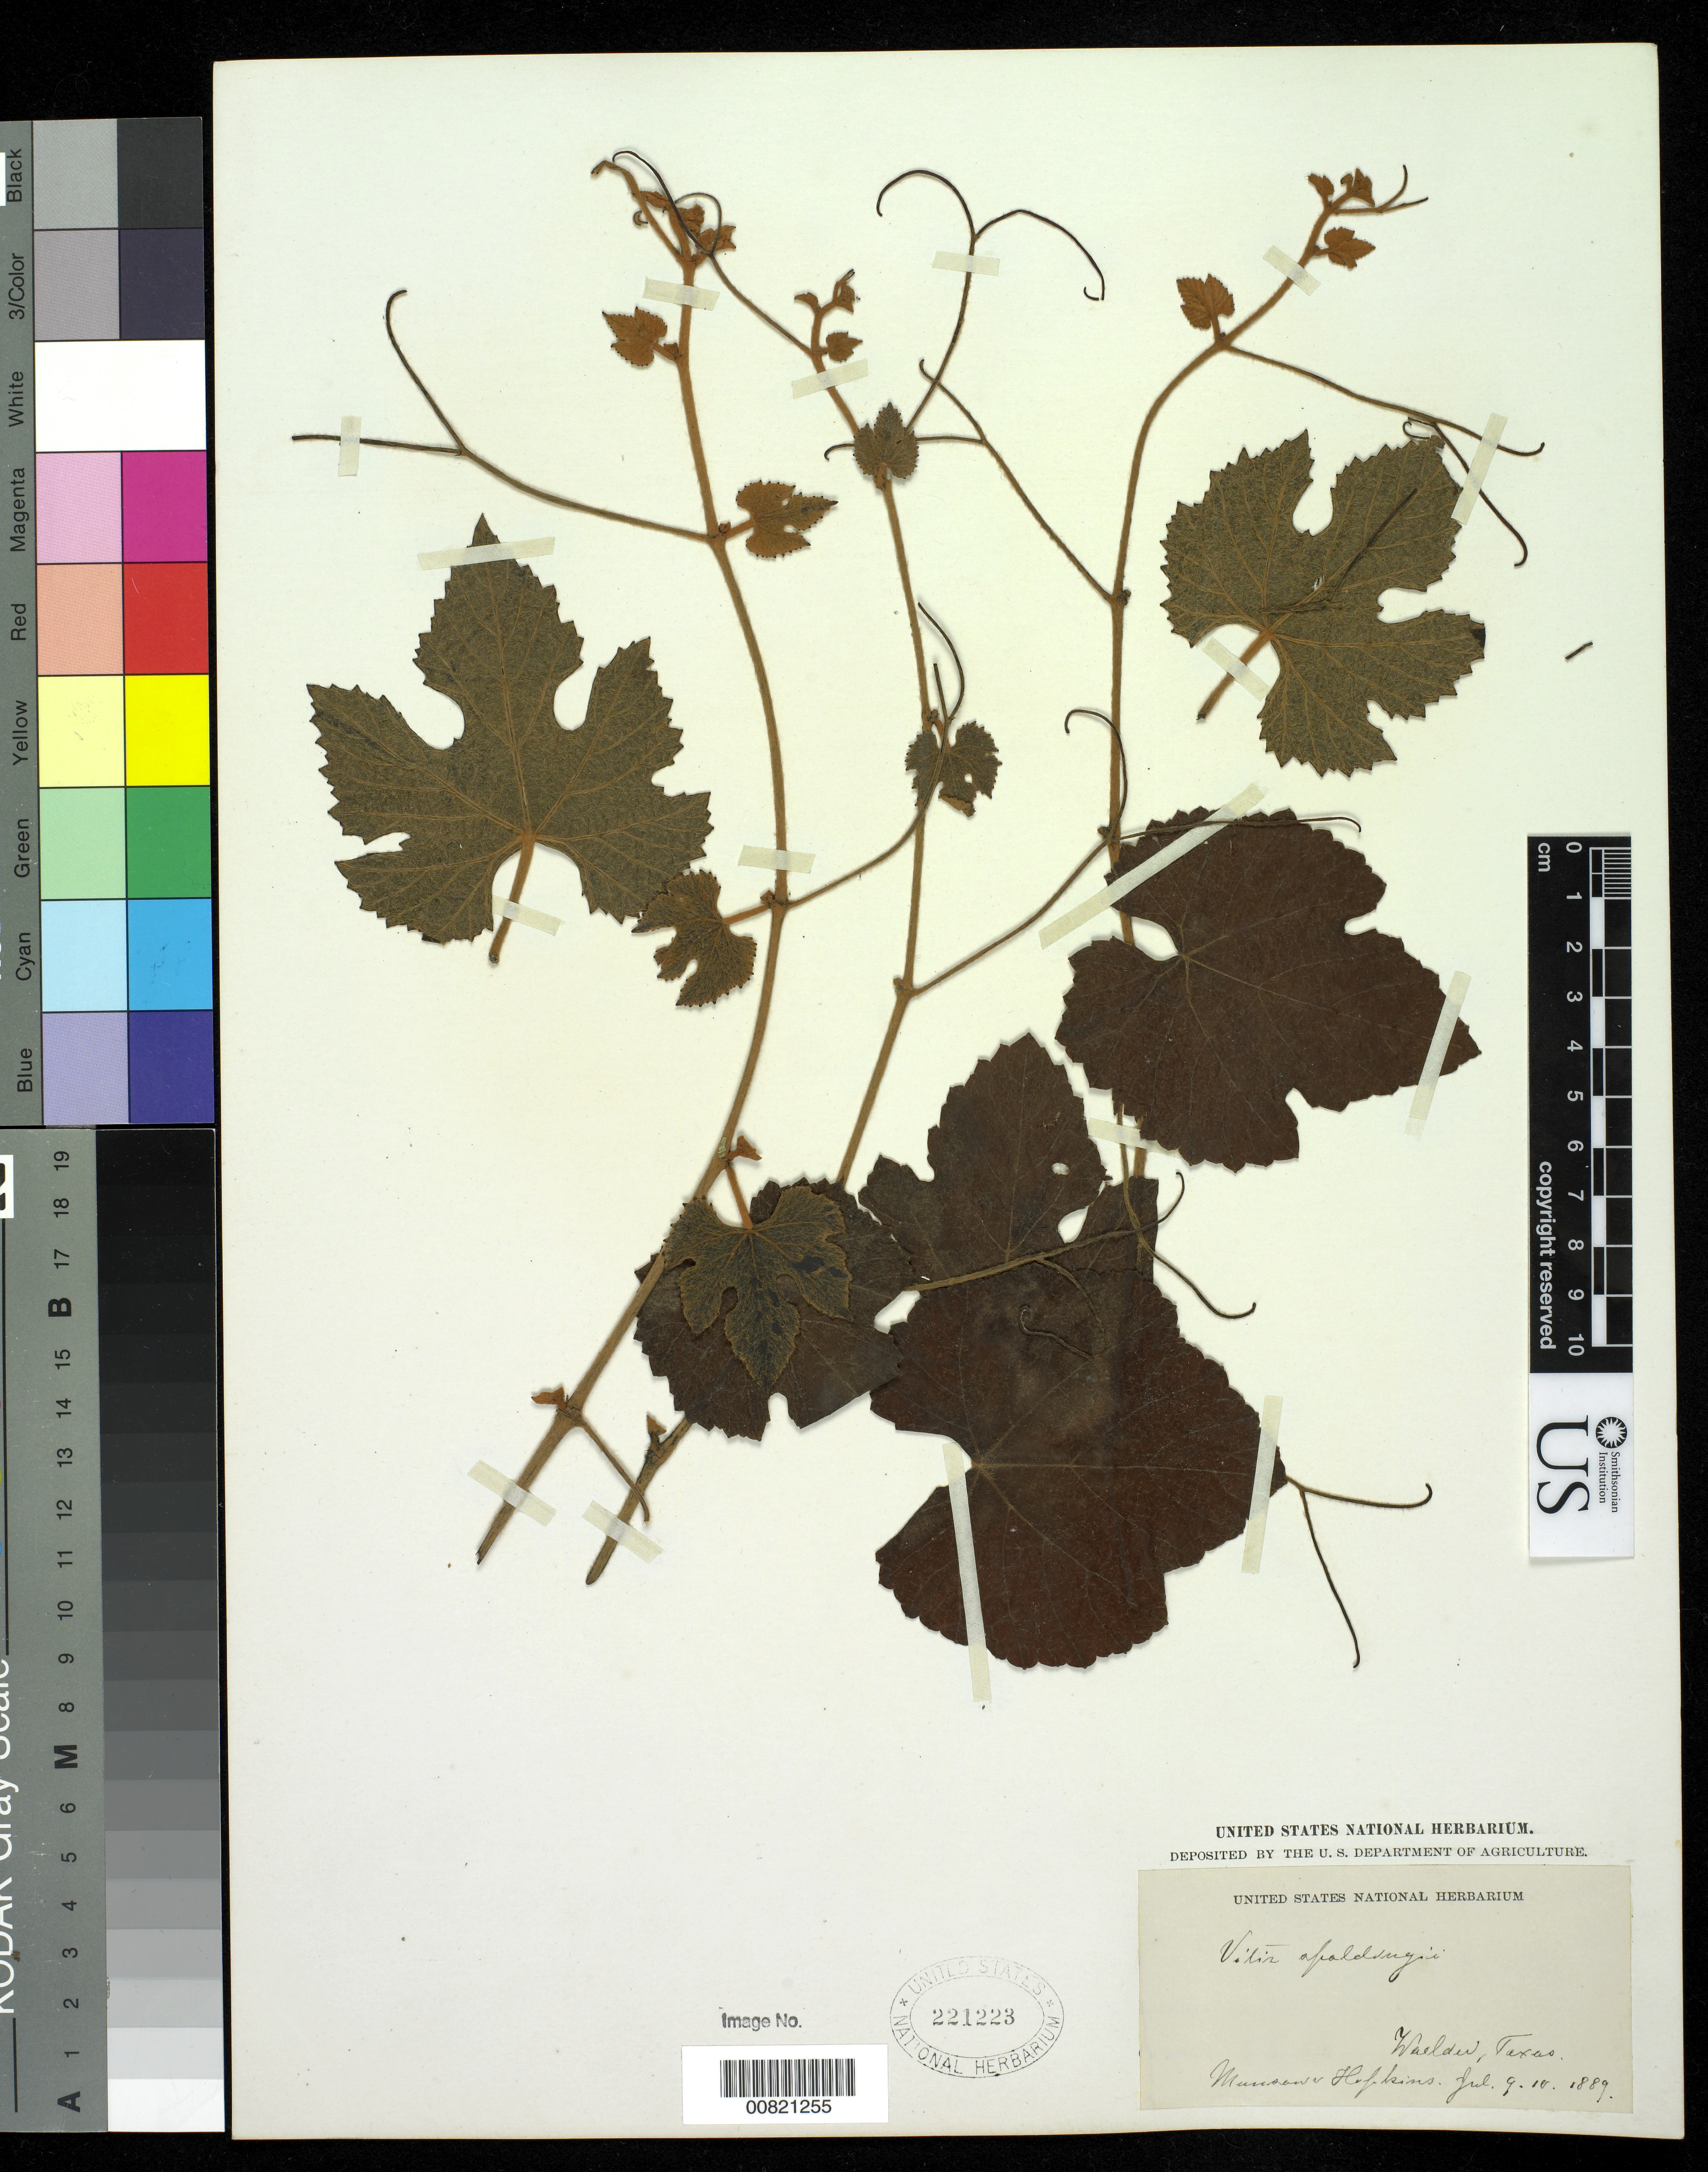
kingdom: Plantae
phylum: Tracheophyta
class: Magnoliopsida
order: Vitales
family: Vitaceae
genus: Vitis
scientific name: Vitis spaldingii, ined.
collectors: T. V. Munson & -. Hopkins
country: United States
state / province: Texas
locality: Walder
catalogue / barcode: US 221223